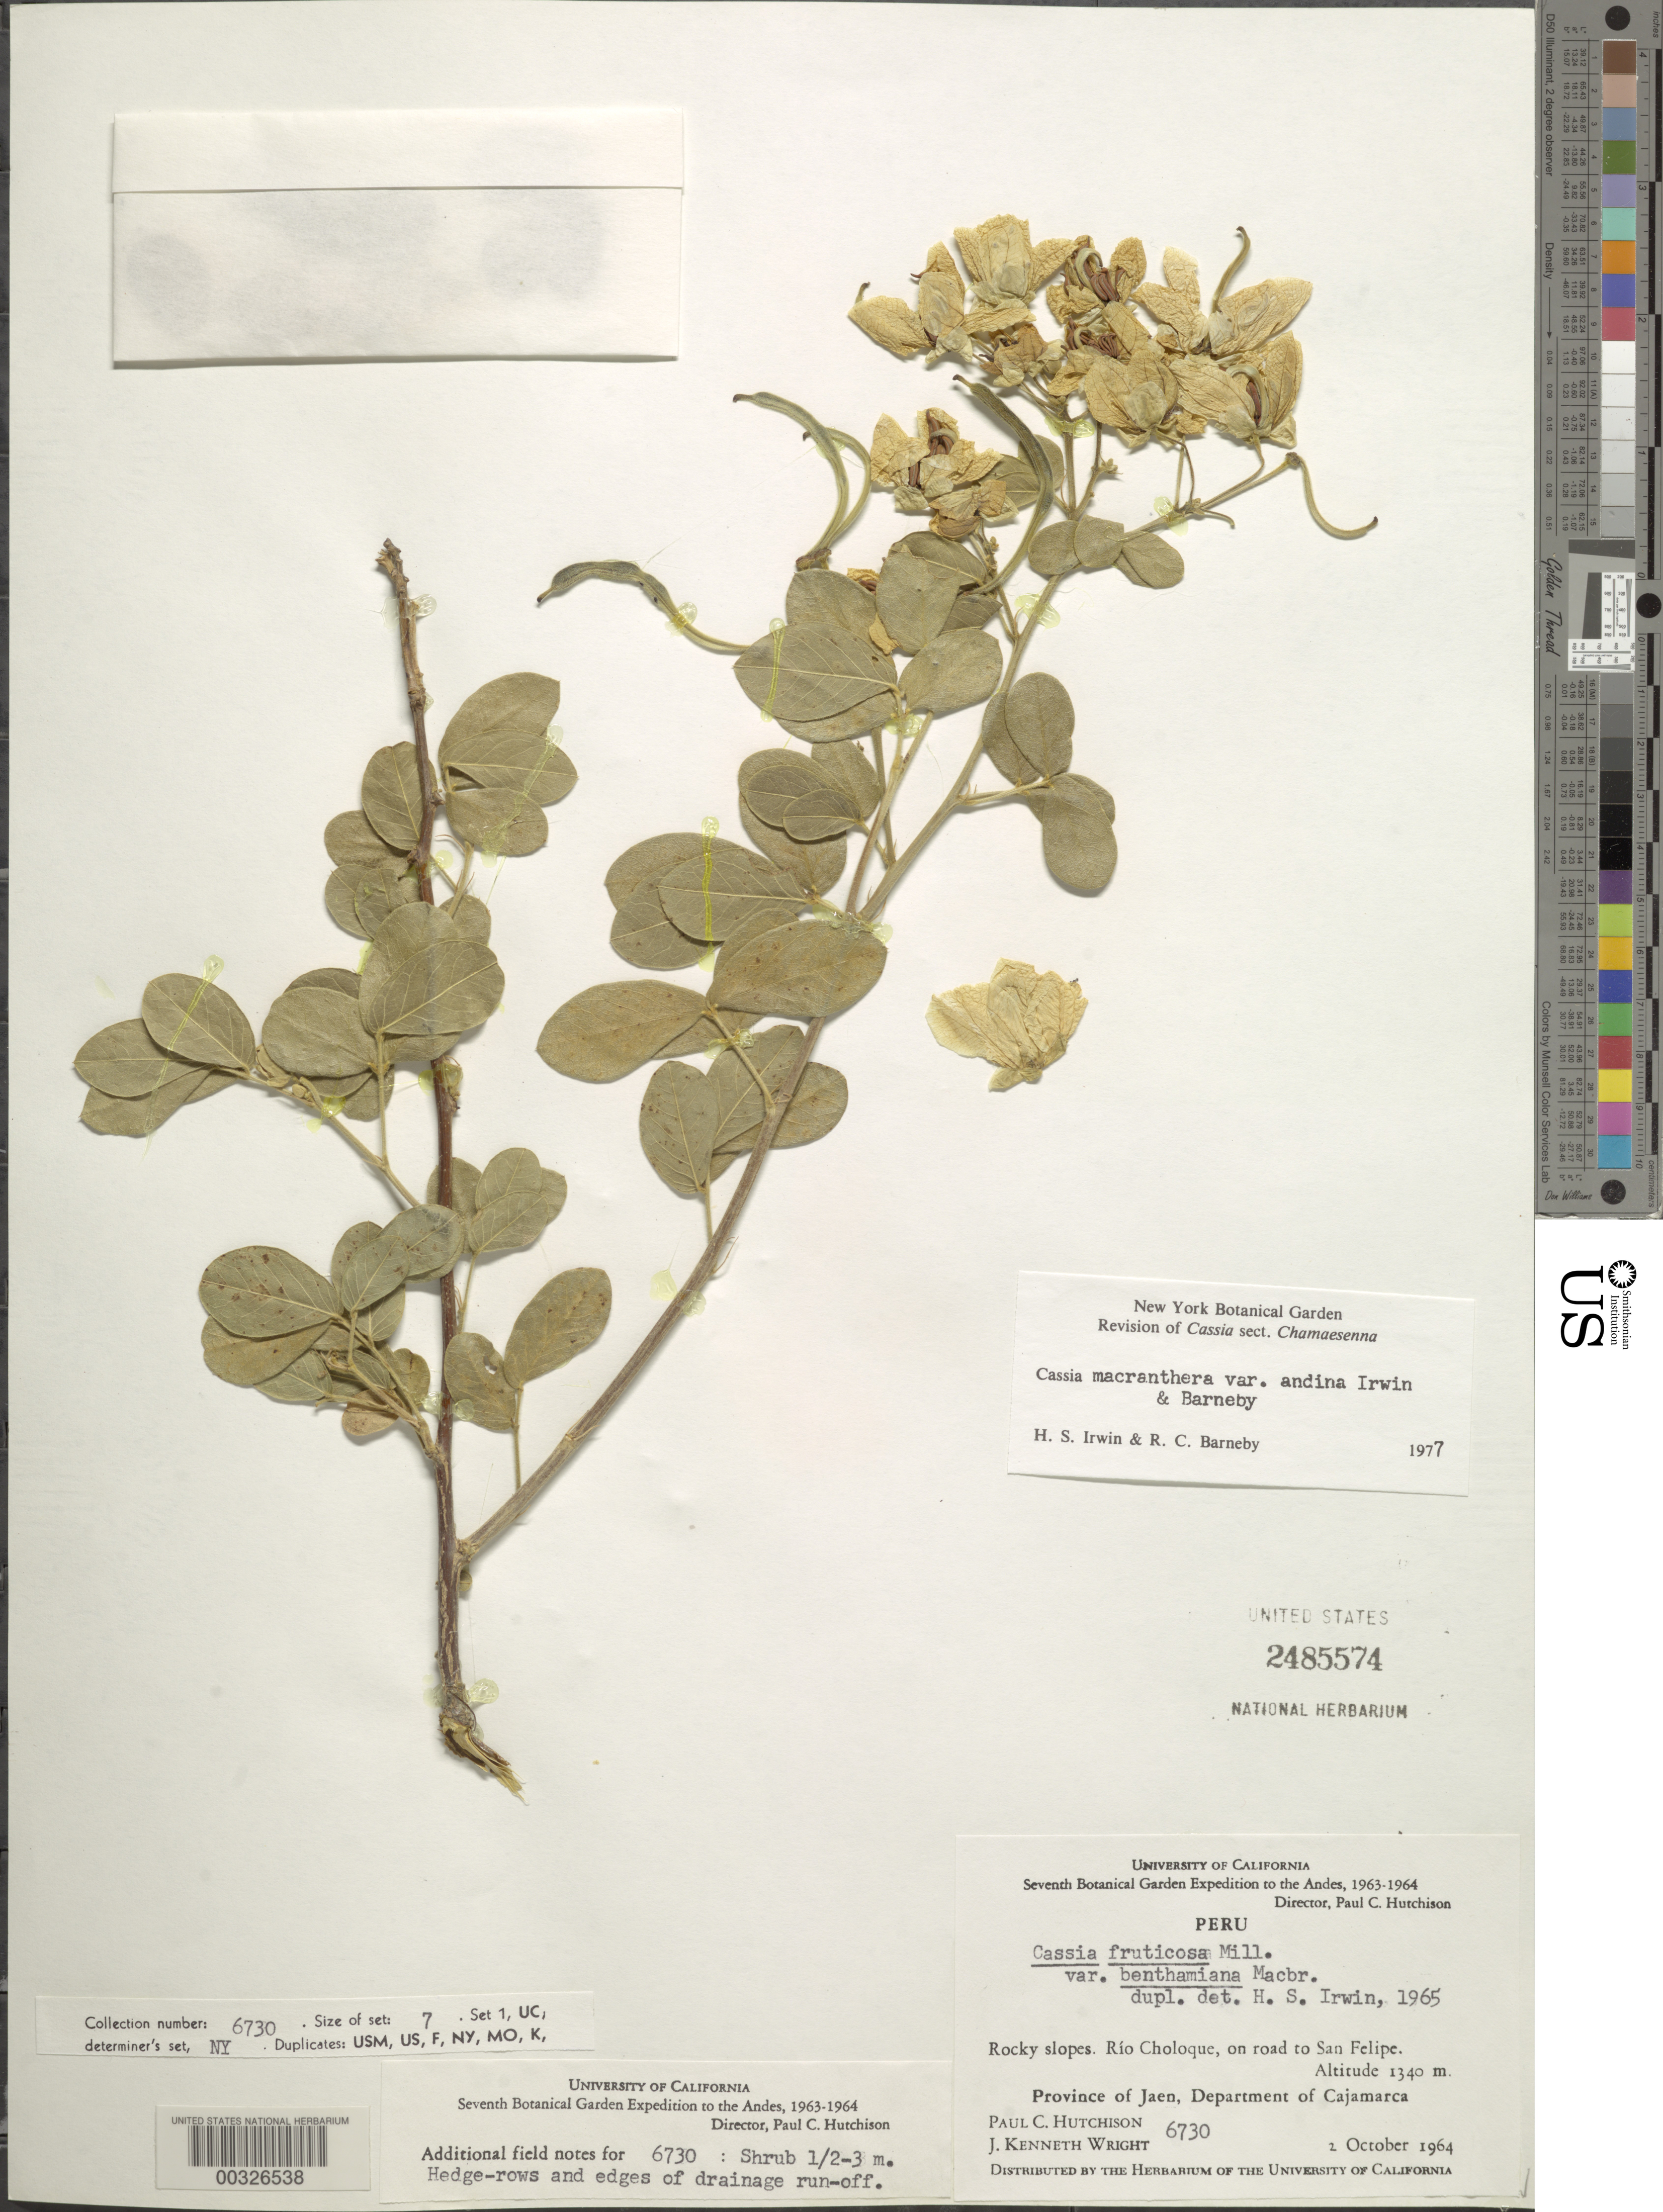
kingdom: Plantae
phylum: Tracheophyta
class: Magnoliopsida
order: Fabales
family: Fabaceae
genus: Senna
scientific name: Senna macranthera var. andina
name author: H.S. Irwin & Barneby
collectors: P. C. Hutchison & J. K. Wright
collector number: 6730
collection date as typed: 02 Oct 1964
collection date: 1964-10-02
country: Peru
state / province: Cajamarca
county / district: Jaén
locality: Río Choloque, on road to San Felipe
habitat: Rocky slopes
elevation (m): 1340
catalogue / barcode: US 2485574